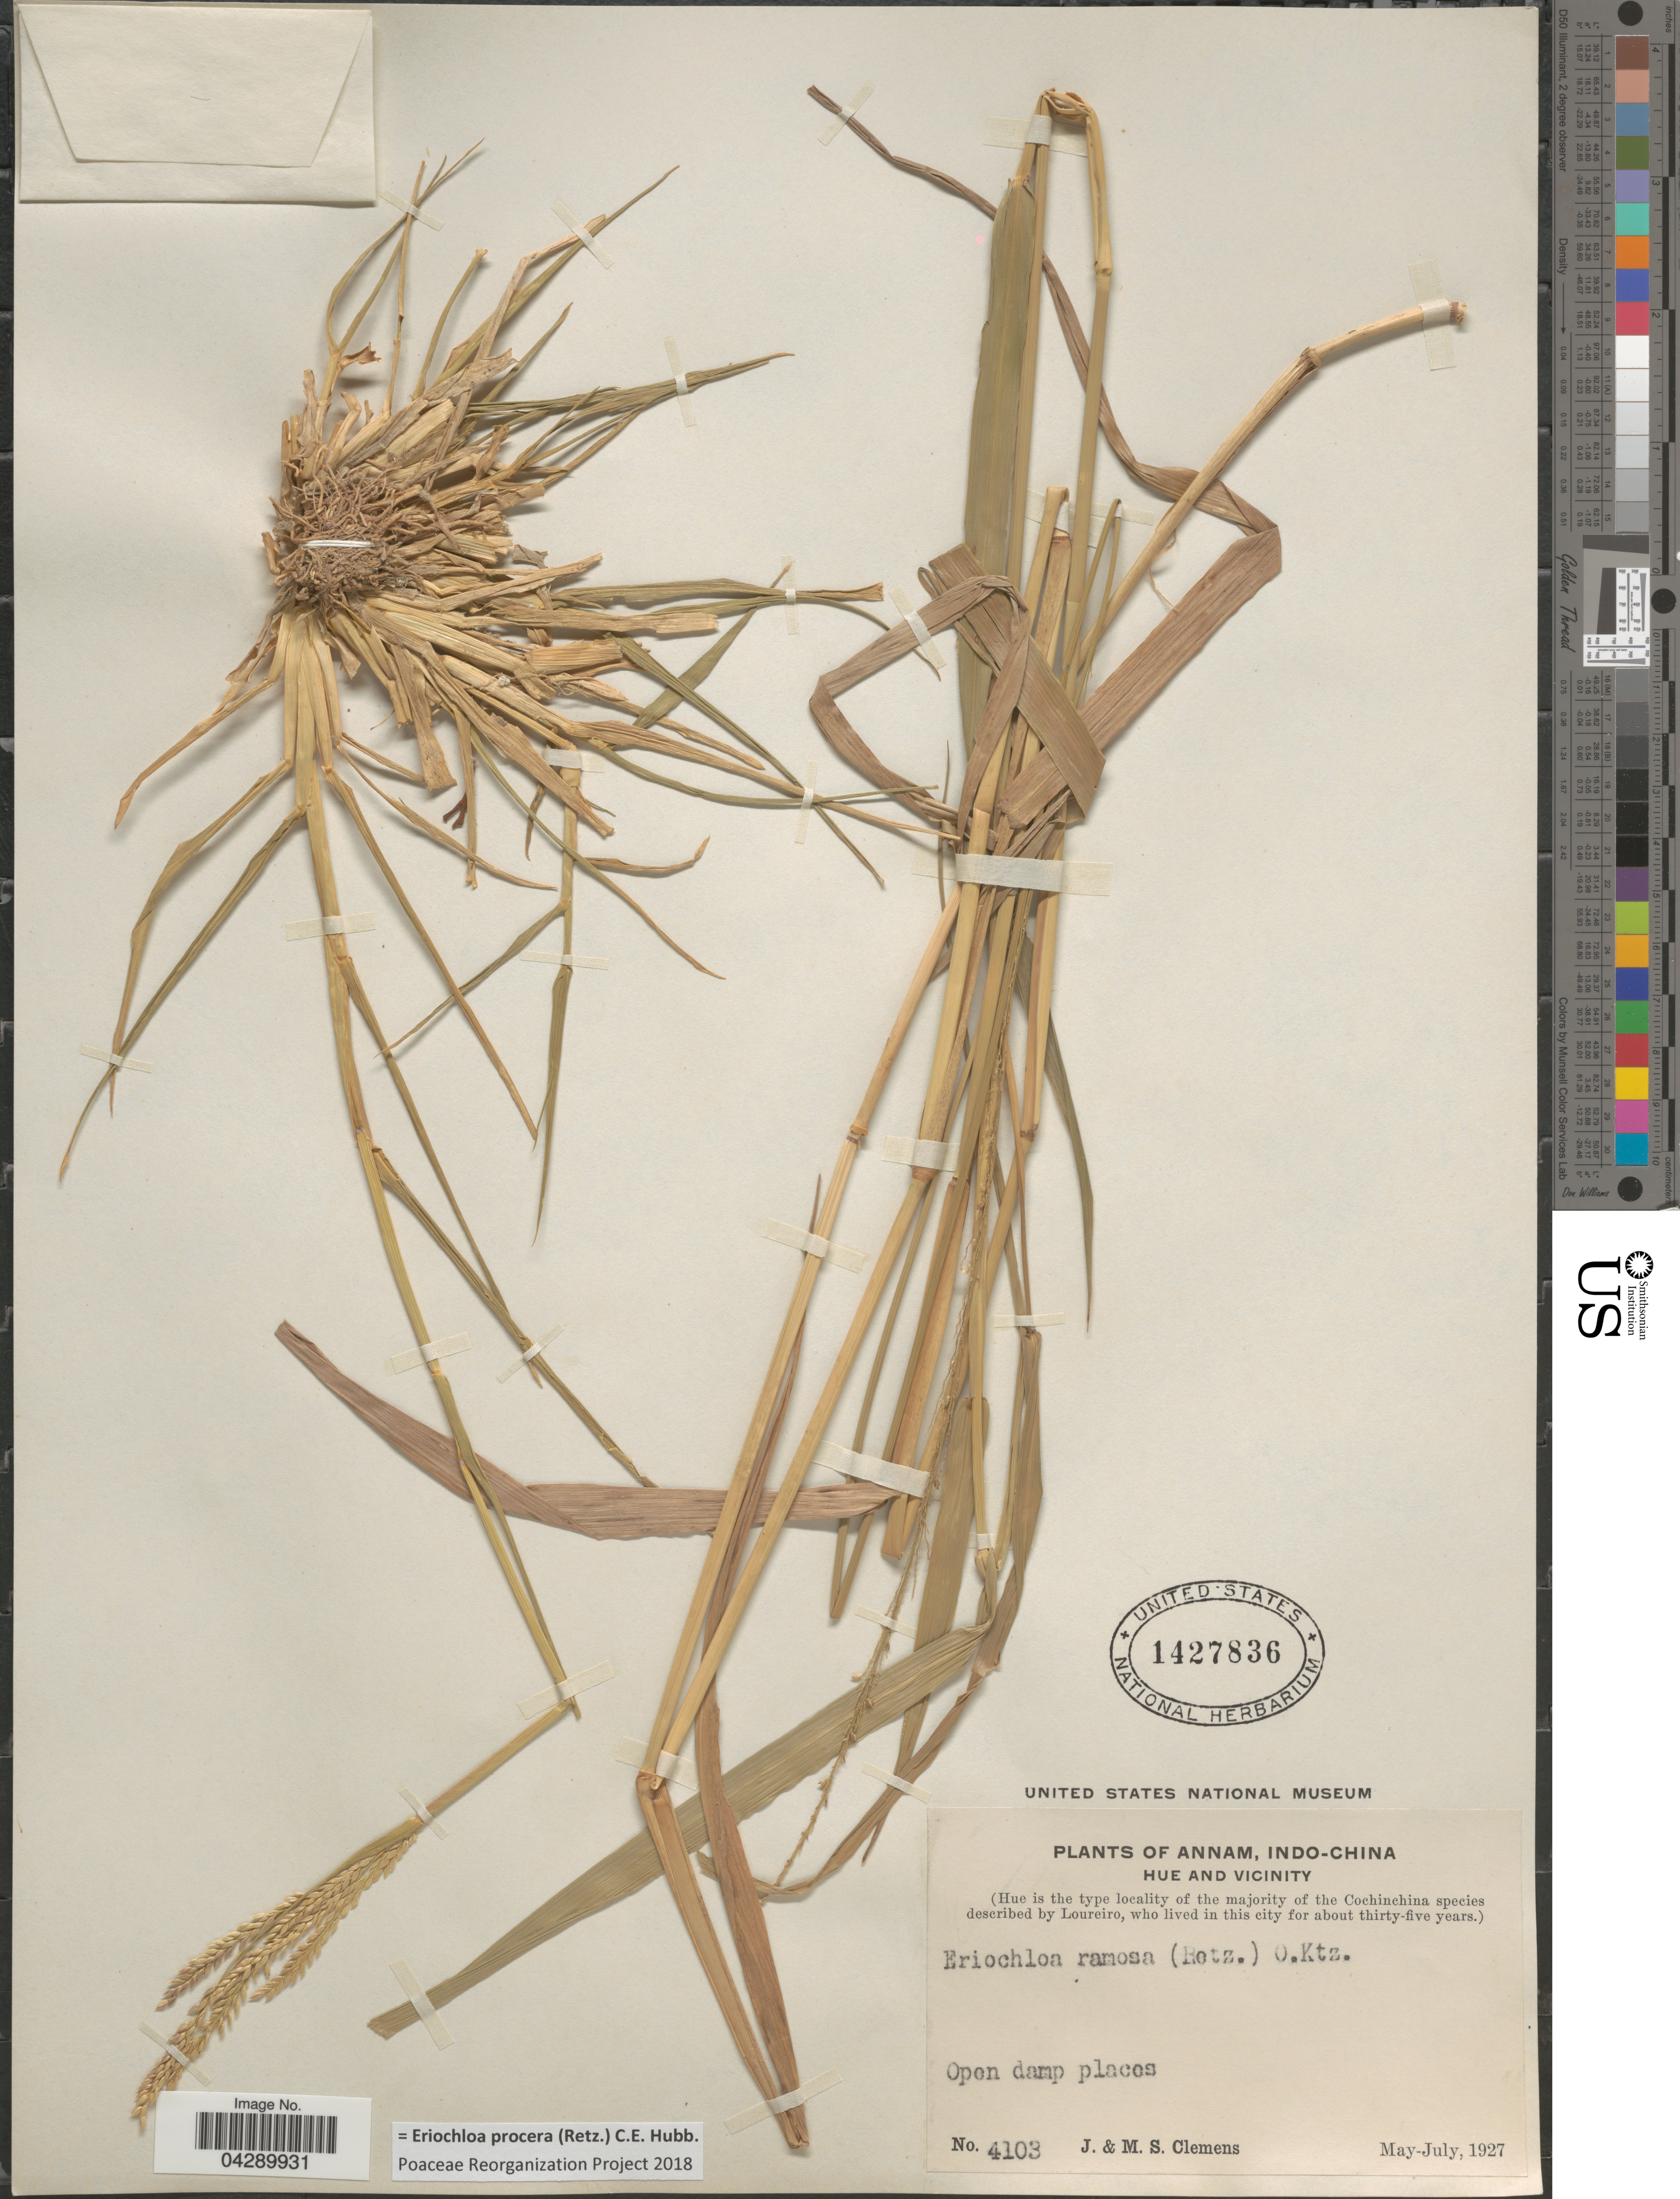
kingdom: Plantae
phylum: Tracheophyta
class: Liliopsida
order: Poales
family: Poaceae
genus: Eriochloa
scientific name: Eriochloa procera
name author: (Retz.) C.E. Hubb.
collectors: J. Clemens & M. S. Clemens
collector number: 4103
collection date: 1927-05/1927-07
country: Vietnam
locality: Annam, Indo-China. Hue and Vicinity.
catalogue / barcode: US 1427836